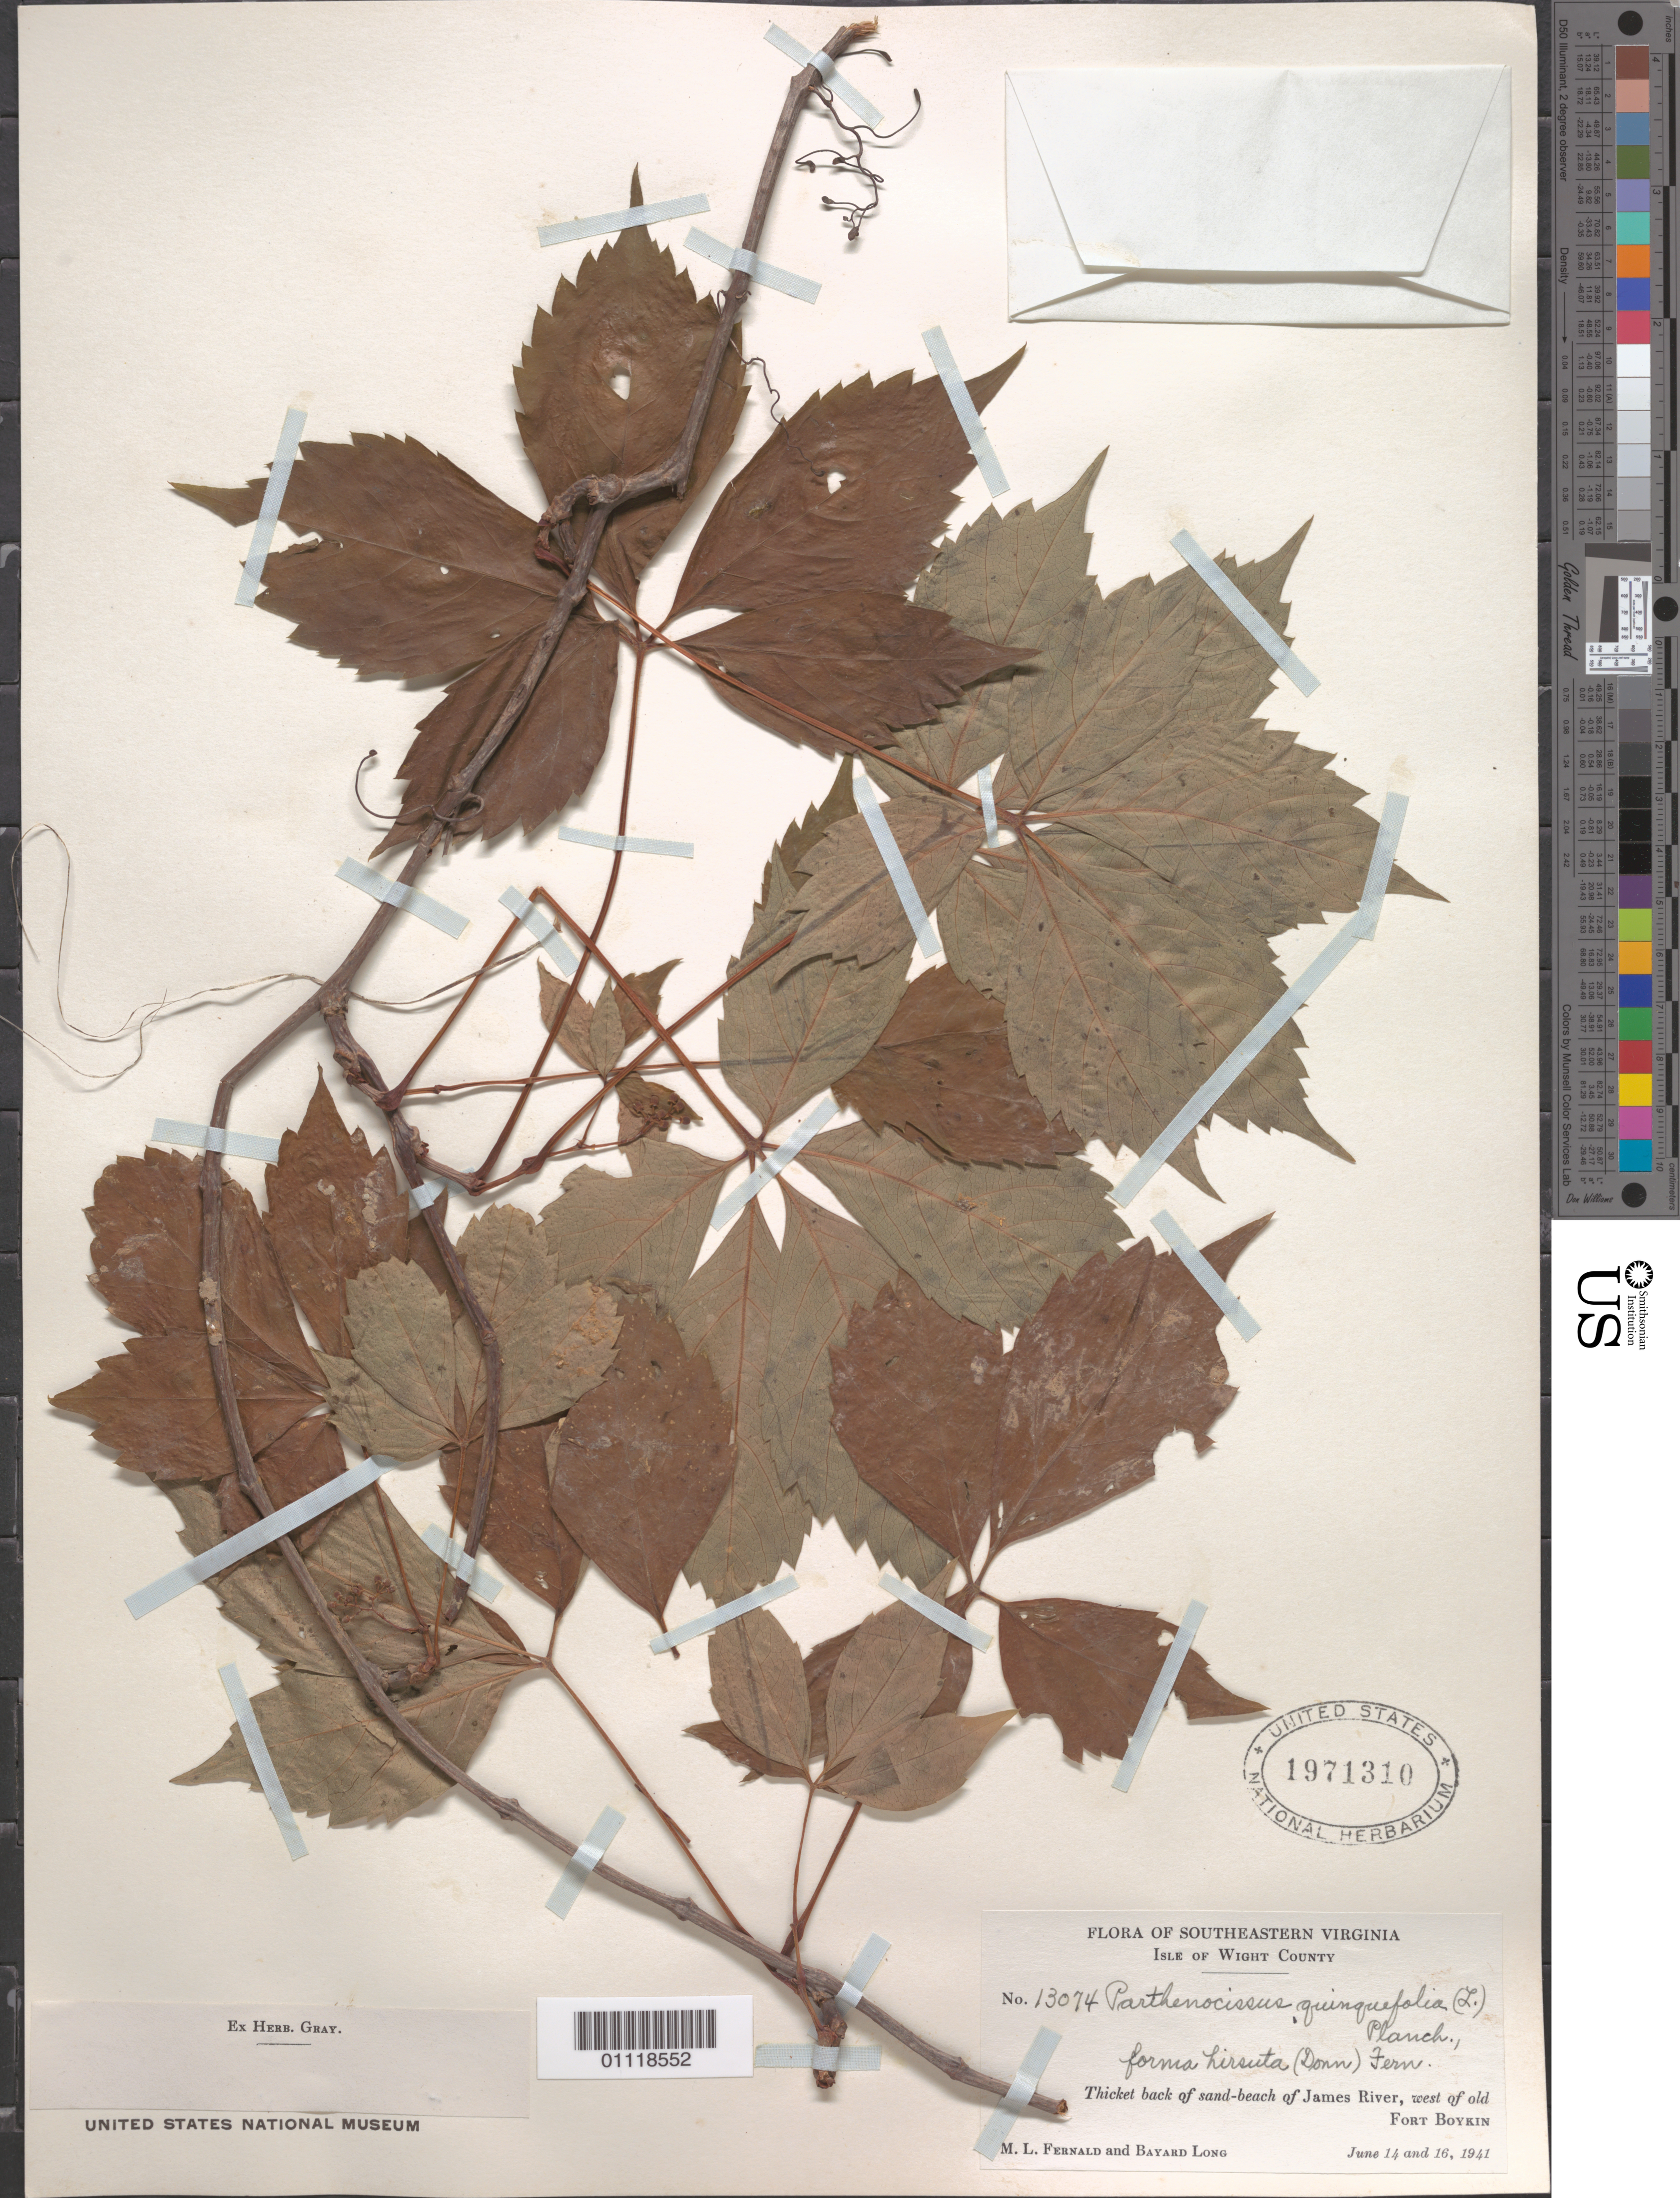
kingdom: Plantae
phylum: Tracheophyta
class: Magnoliopsida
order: Vitales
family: Vitaceae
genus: Parthenocissus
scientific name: Parthenocissus quinquefolia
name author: (L.) Planch.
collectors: M. L. Fernald & B. H. Long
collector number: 13074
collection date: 1941-06-14/1941-06-16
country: United States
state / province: Virginia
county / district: Isle of Wight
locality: James River, W of old Fort Boykin.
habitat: Thicket back of sand-beach.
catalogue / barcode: US 19713110